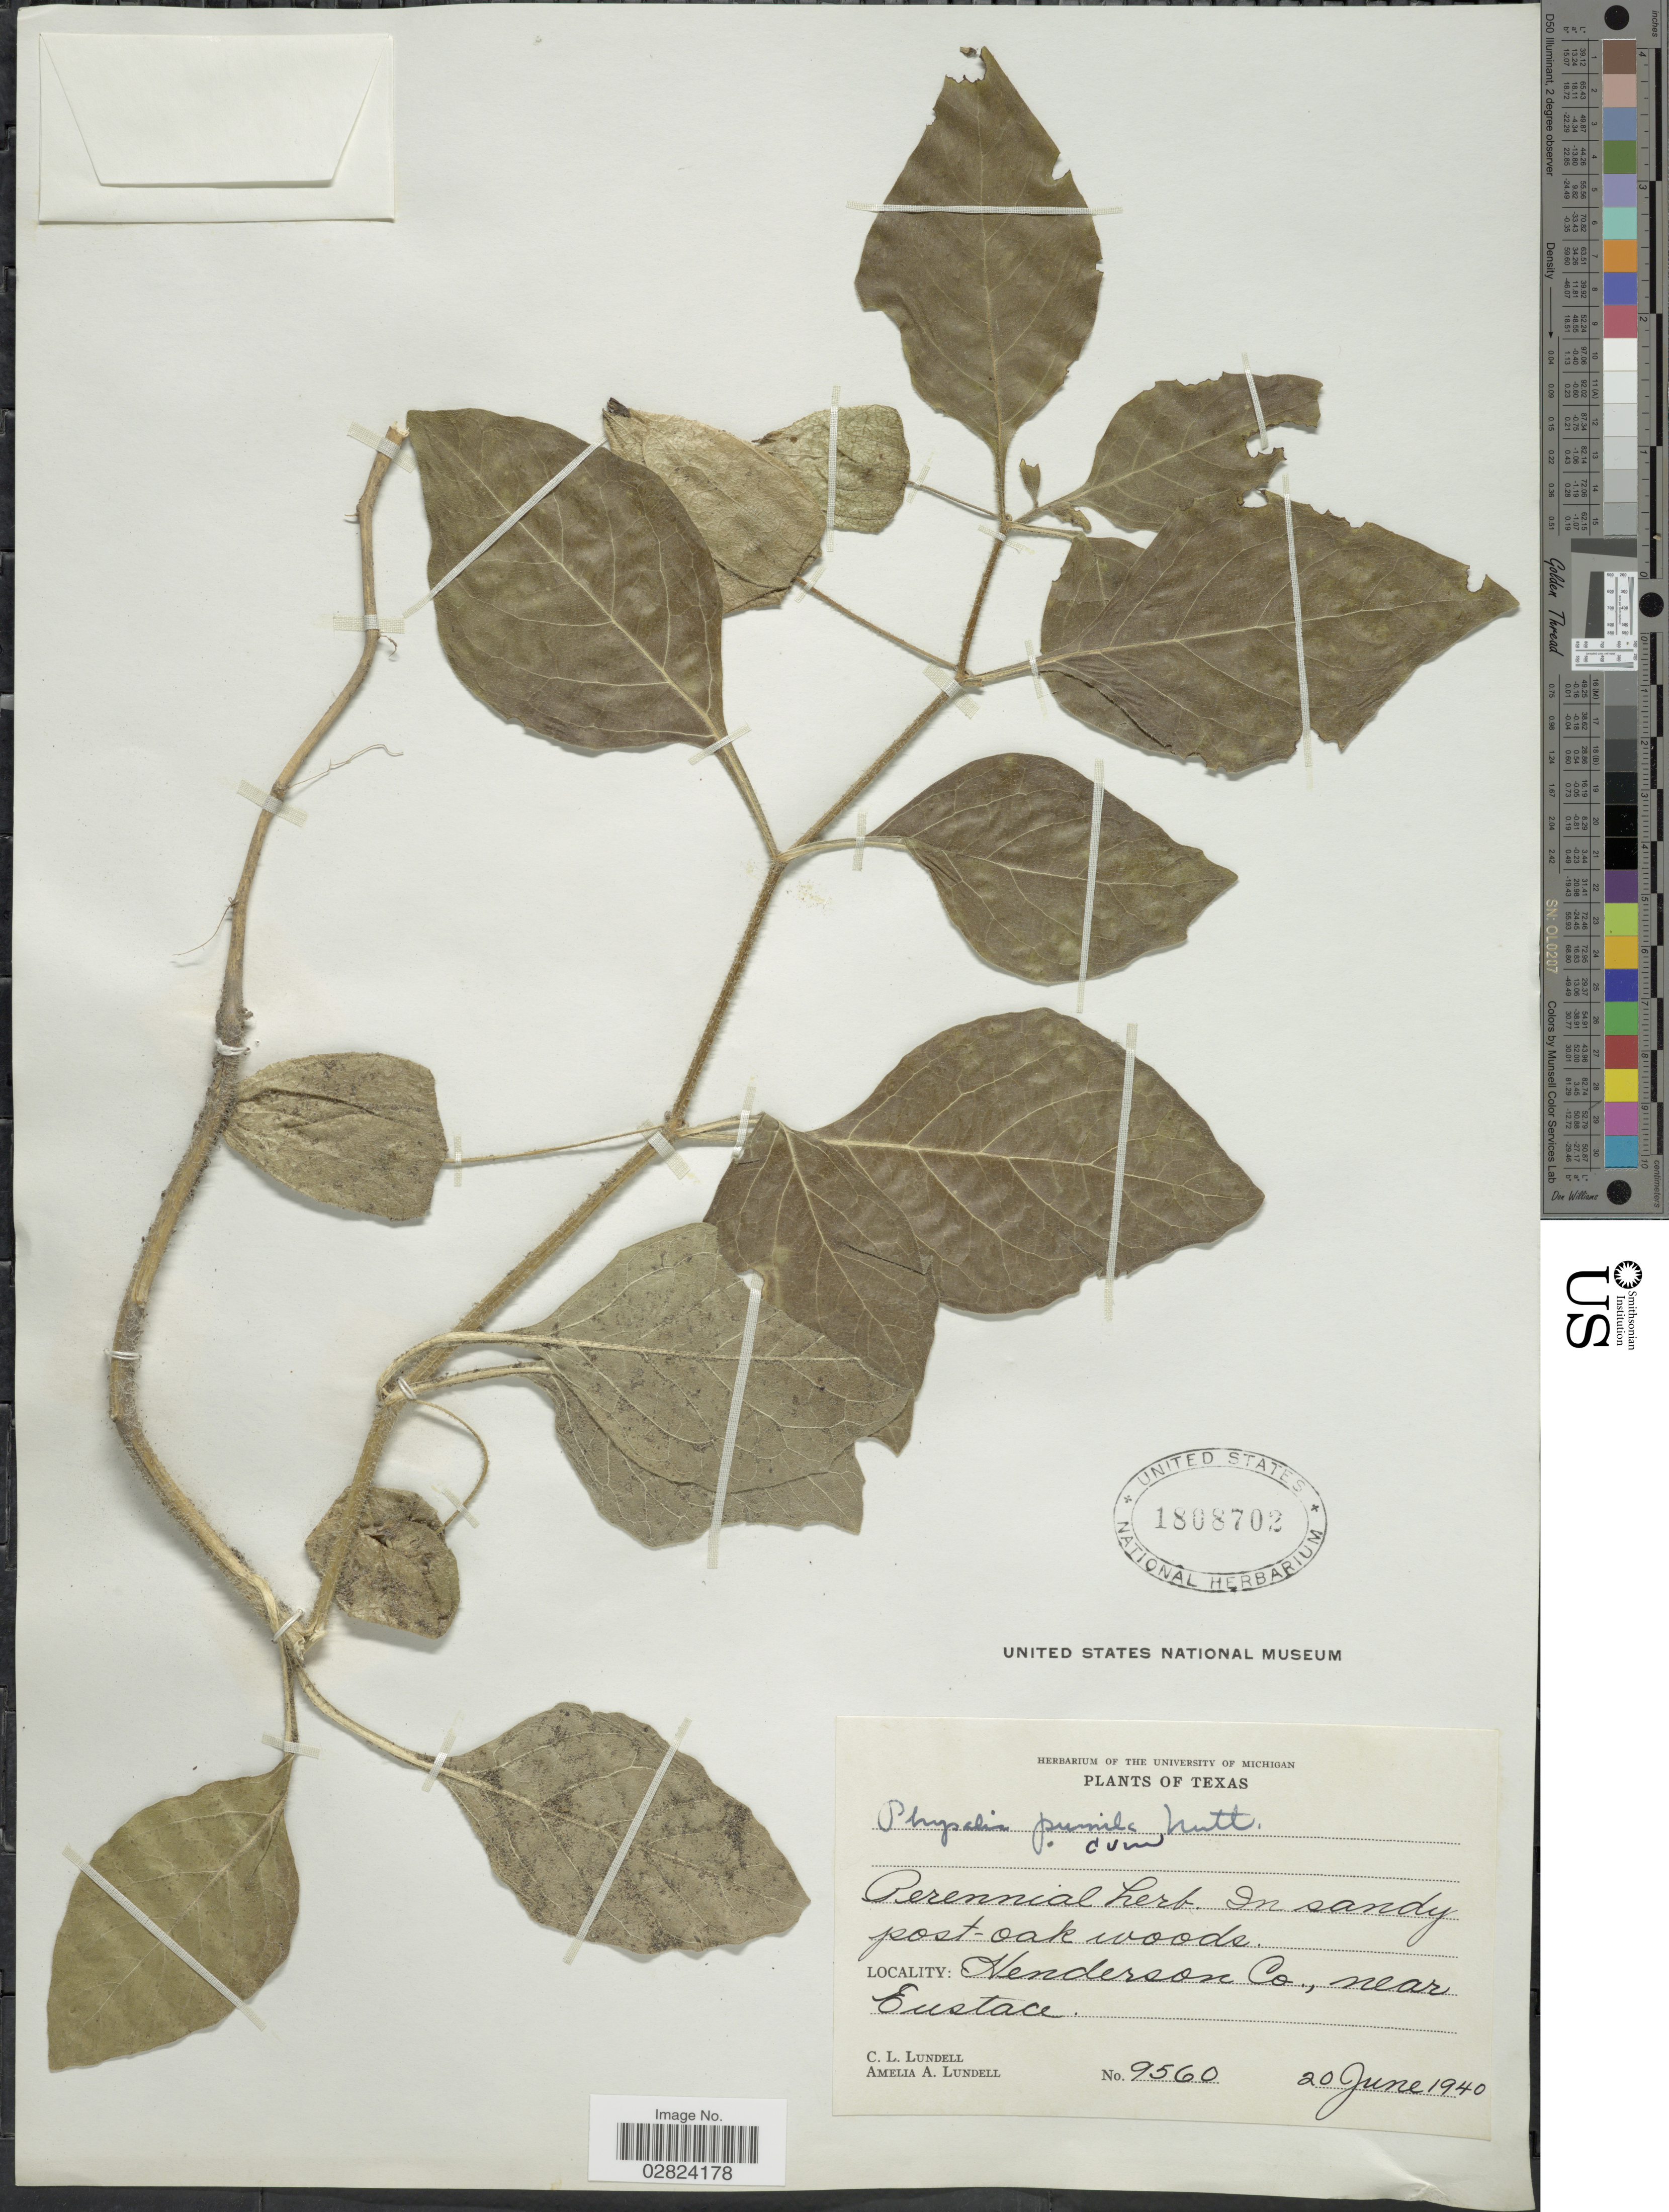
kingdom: Plantae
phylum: Tracheophyta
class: Magnoliopsida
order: Solanales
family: Solanaceae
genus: Physalis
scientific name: Physalis pumila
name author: Nutt.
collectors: C. L. Lundell & A. A. Lundell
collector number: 9560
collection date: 1940-06-20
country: United States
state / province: Texas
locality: Henderson Co., near Eustace.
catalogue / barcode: US 1808702